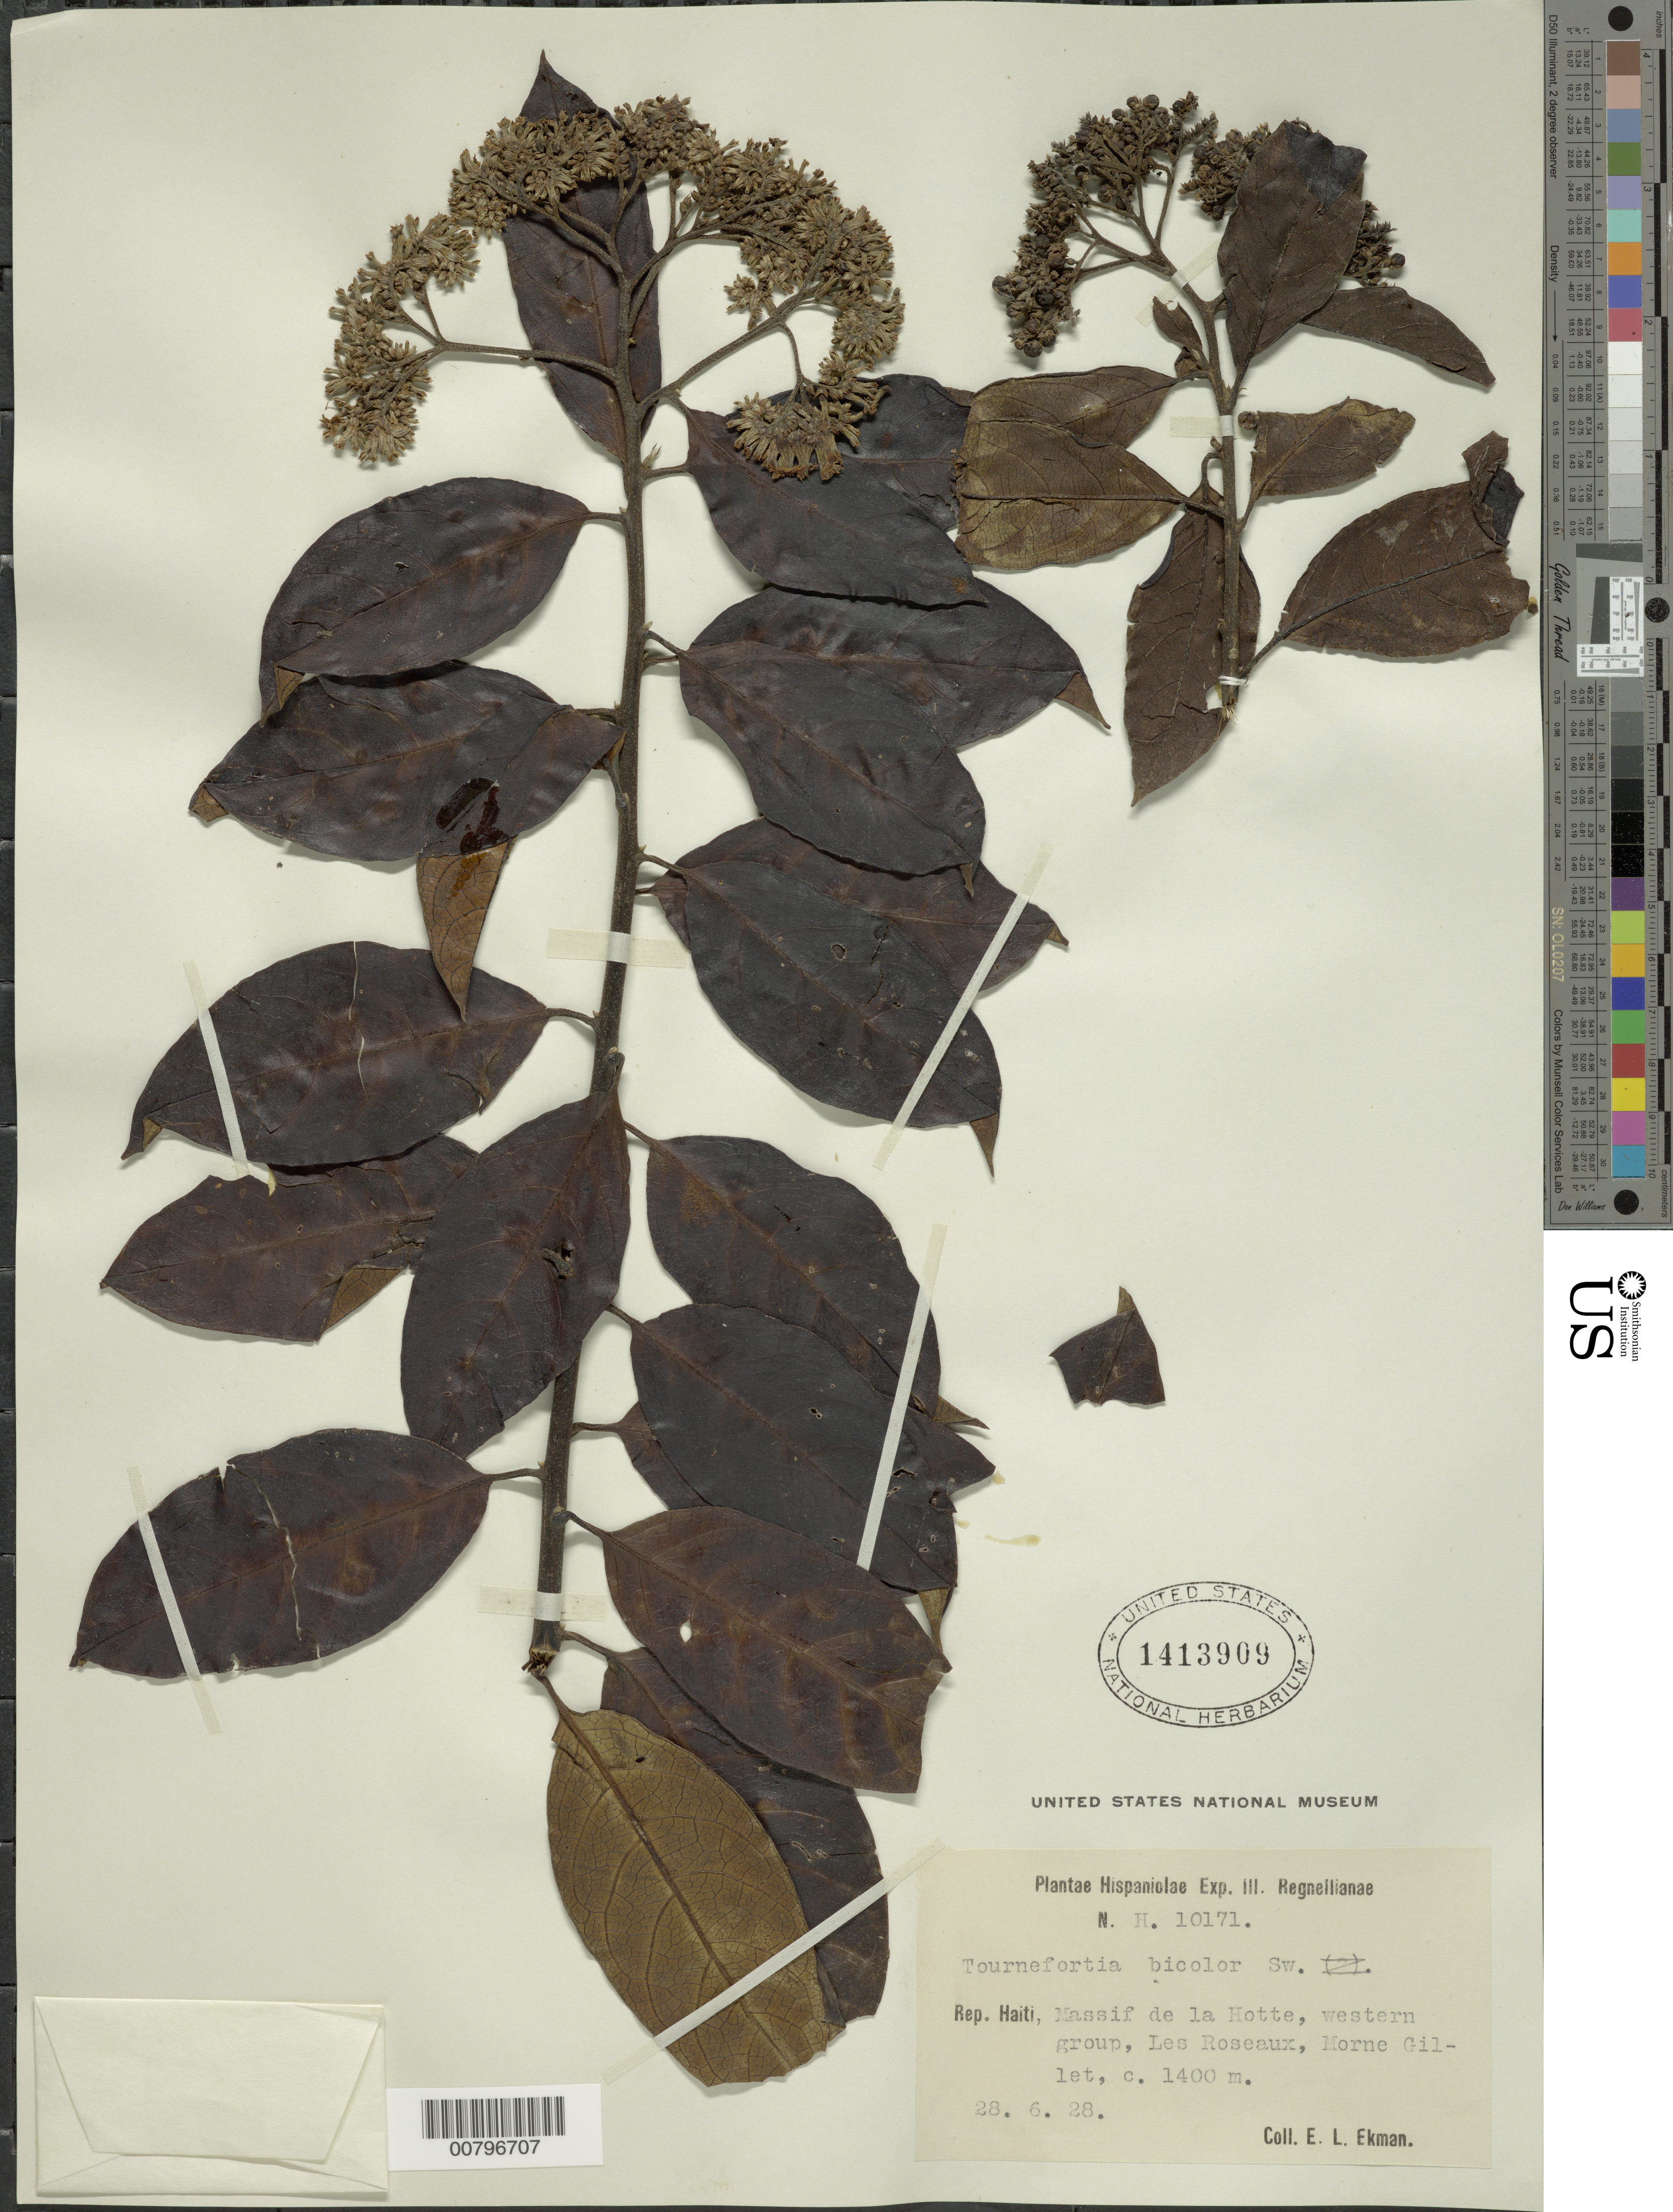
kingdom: Plantae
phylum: Tracheophyta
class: Magnoliopsida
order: Boraginales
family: Heliotropiaceae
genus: Tournefortia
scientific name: Tournefortia bycolor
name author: Sw.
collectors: E. L. Ekman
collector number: H 10171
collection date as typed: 28 Jun 1928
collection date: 1928-06-28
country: Haiti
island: Hispaniola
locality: Massif de la Hotte, western group, Les Roseaux, Morne Gillet.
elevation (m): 1400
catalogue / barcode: US 1413909